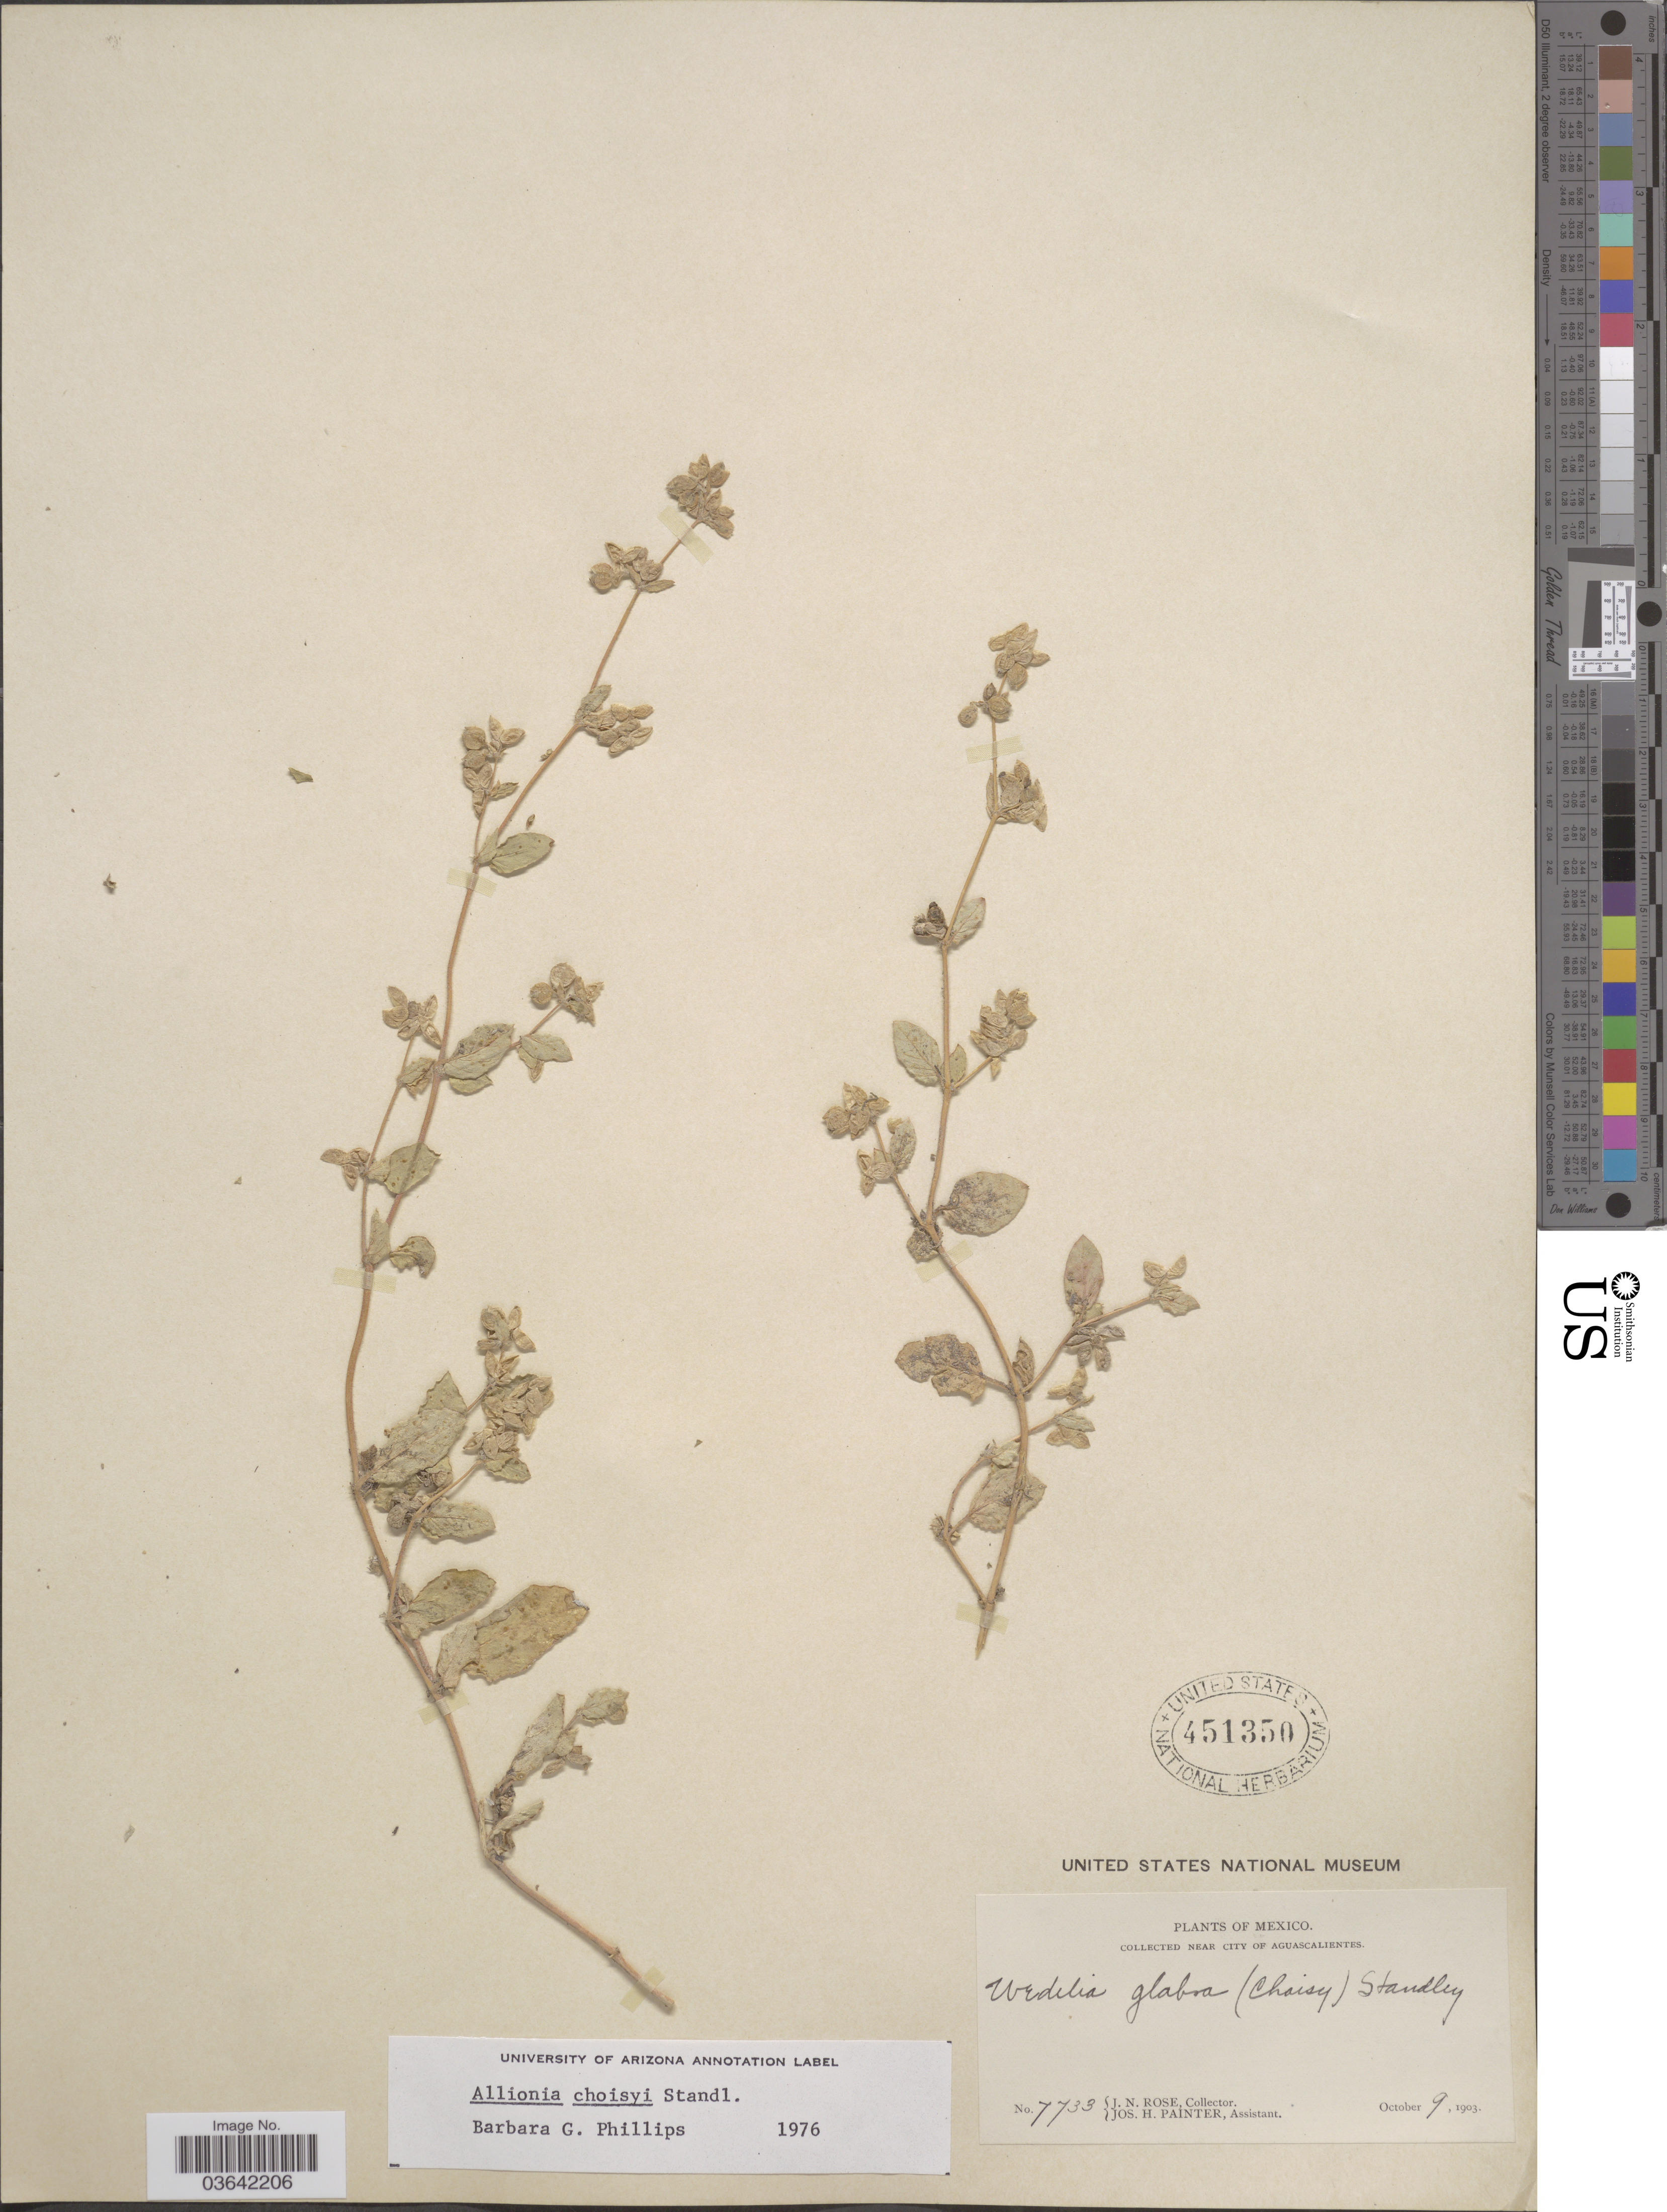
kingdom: Plantae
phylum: Tracheophyta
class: Magnoliopsida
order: Caryophyllales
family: Nyctaginaceae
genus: Allionia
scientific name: Allionia choisyi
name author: Standl.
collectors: J. N. Rose & J. H. Painter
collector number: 7733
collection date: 1903-10-09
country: Mexico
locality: Near city of Aguascalientes.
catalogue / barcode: US 451350